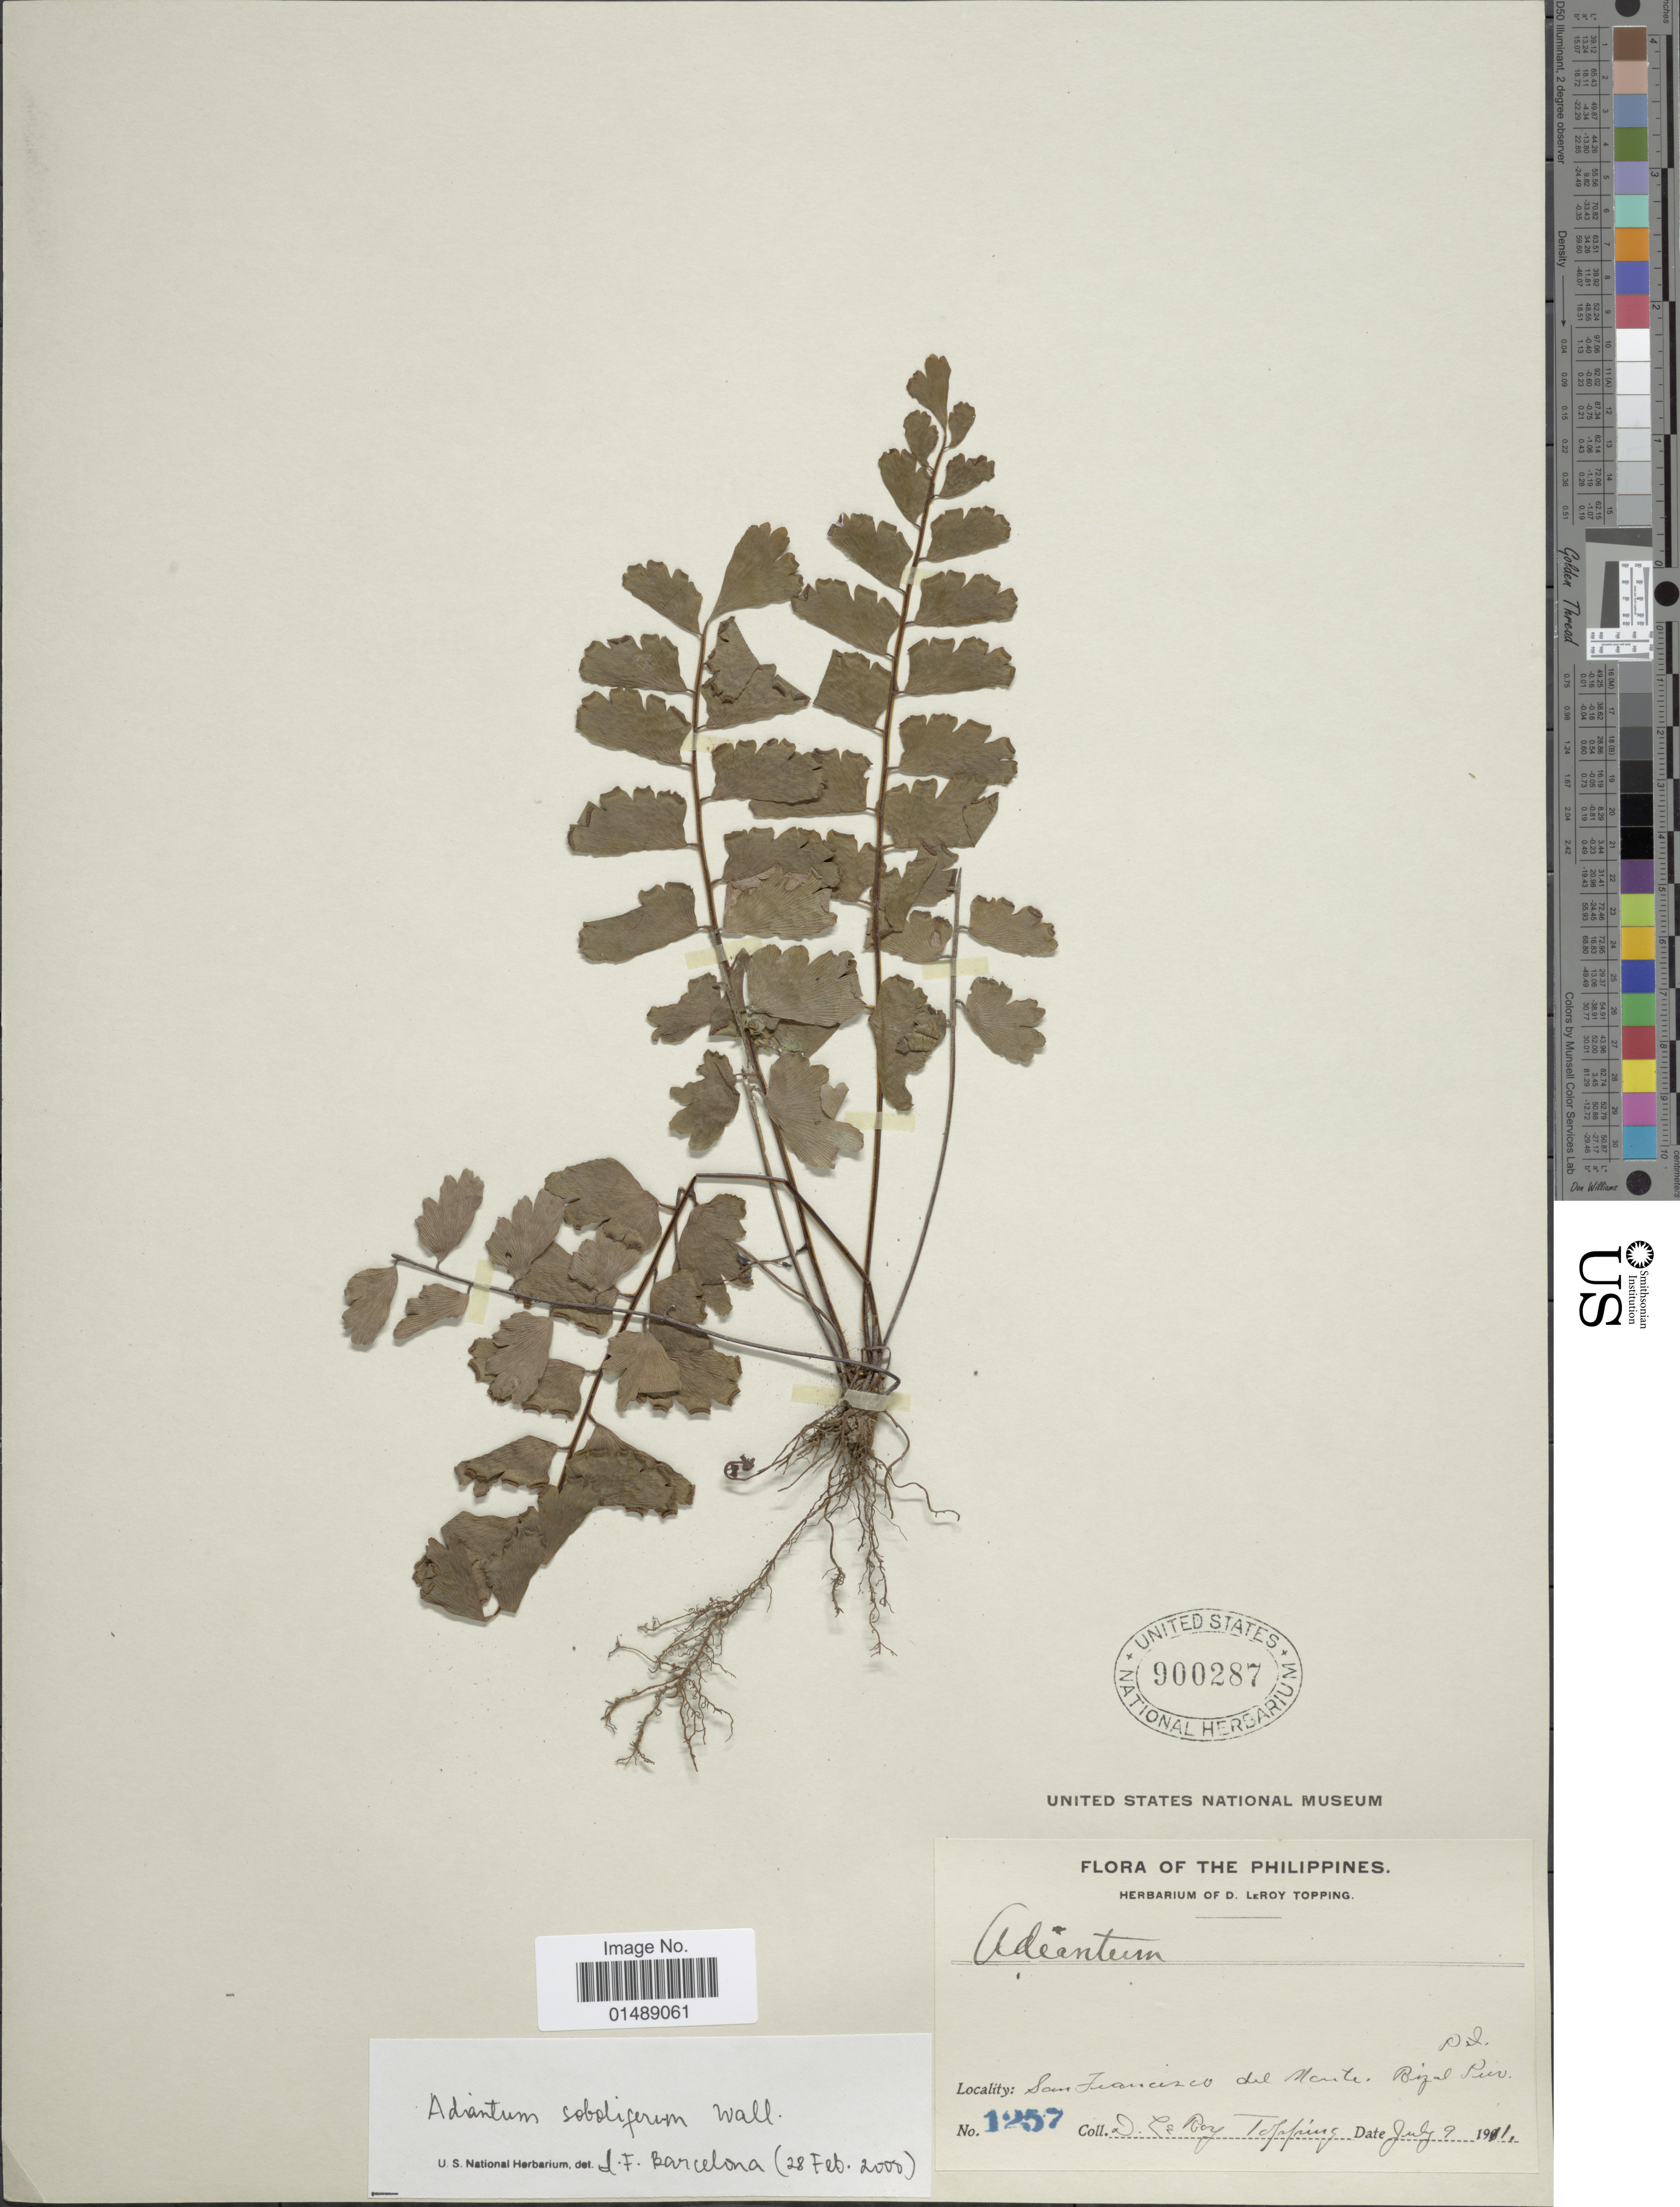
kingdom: Plantae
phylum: Tracheophyta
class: Polypodiopsida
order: Polypodiales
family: Pteridaceae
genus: Adiantum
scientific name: Adiantum soboliferum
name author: Wall. ex Hook.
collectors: D. L. Topping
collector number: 1257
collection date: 1911-07-09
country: Philippines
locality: San Francisco del Monte, Rizal Prov., P. I.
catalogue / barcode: US 900287